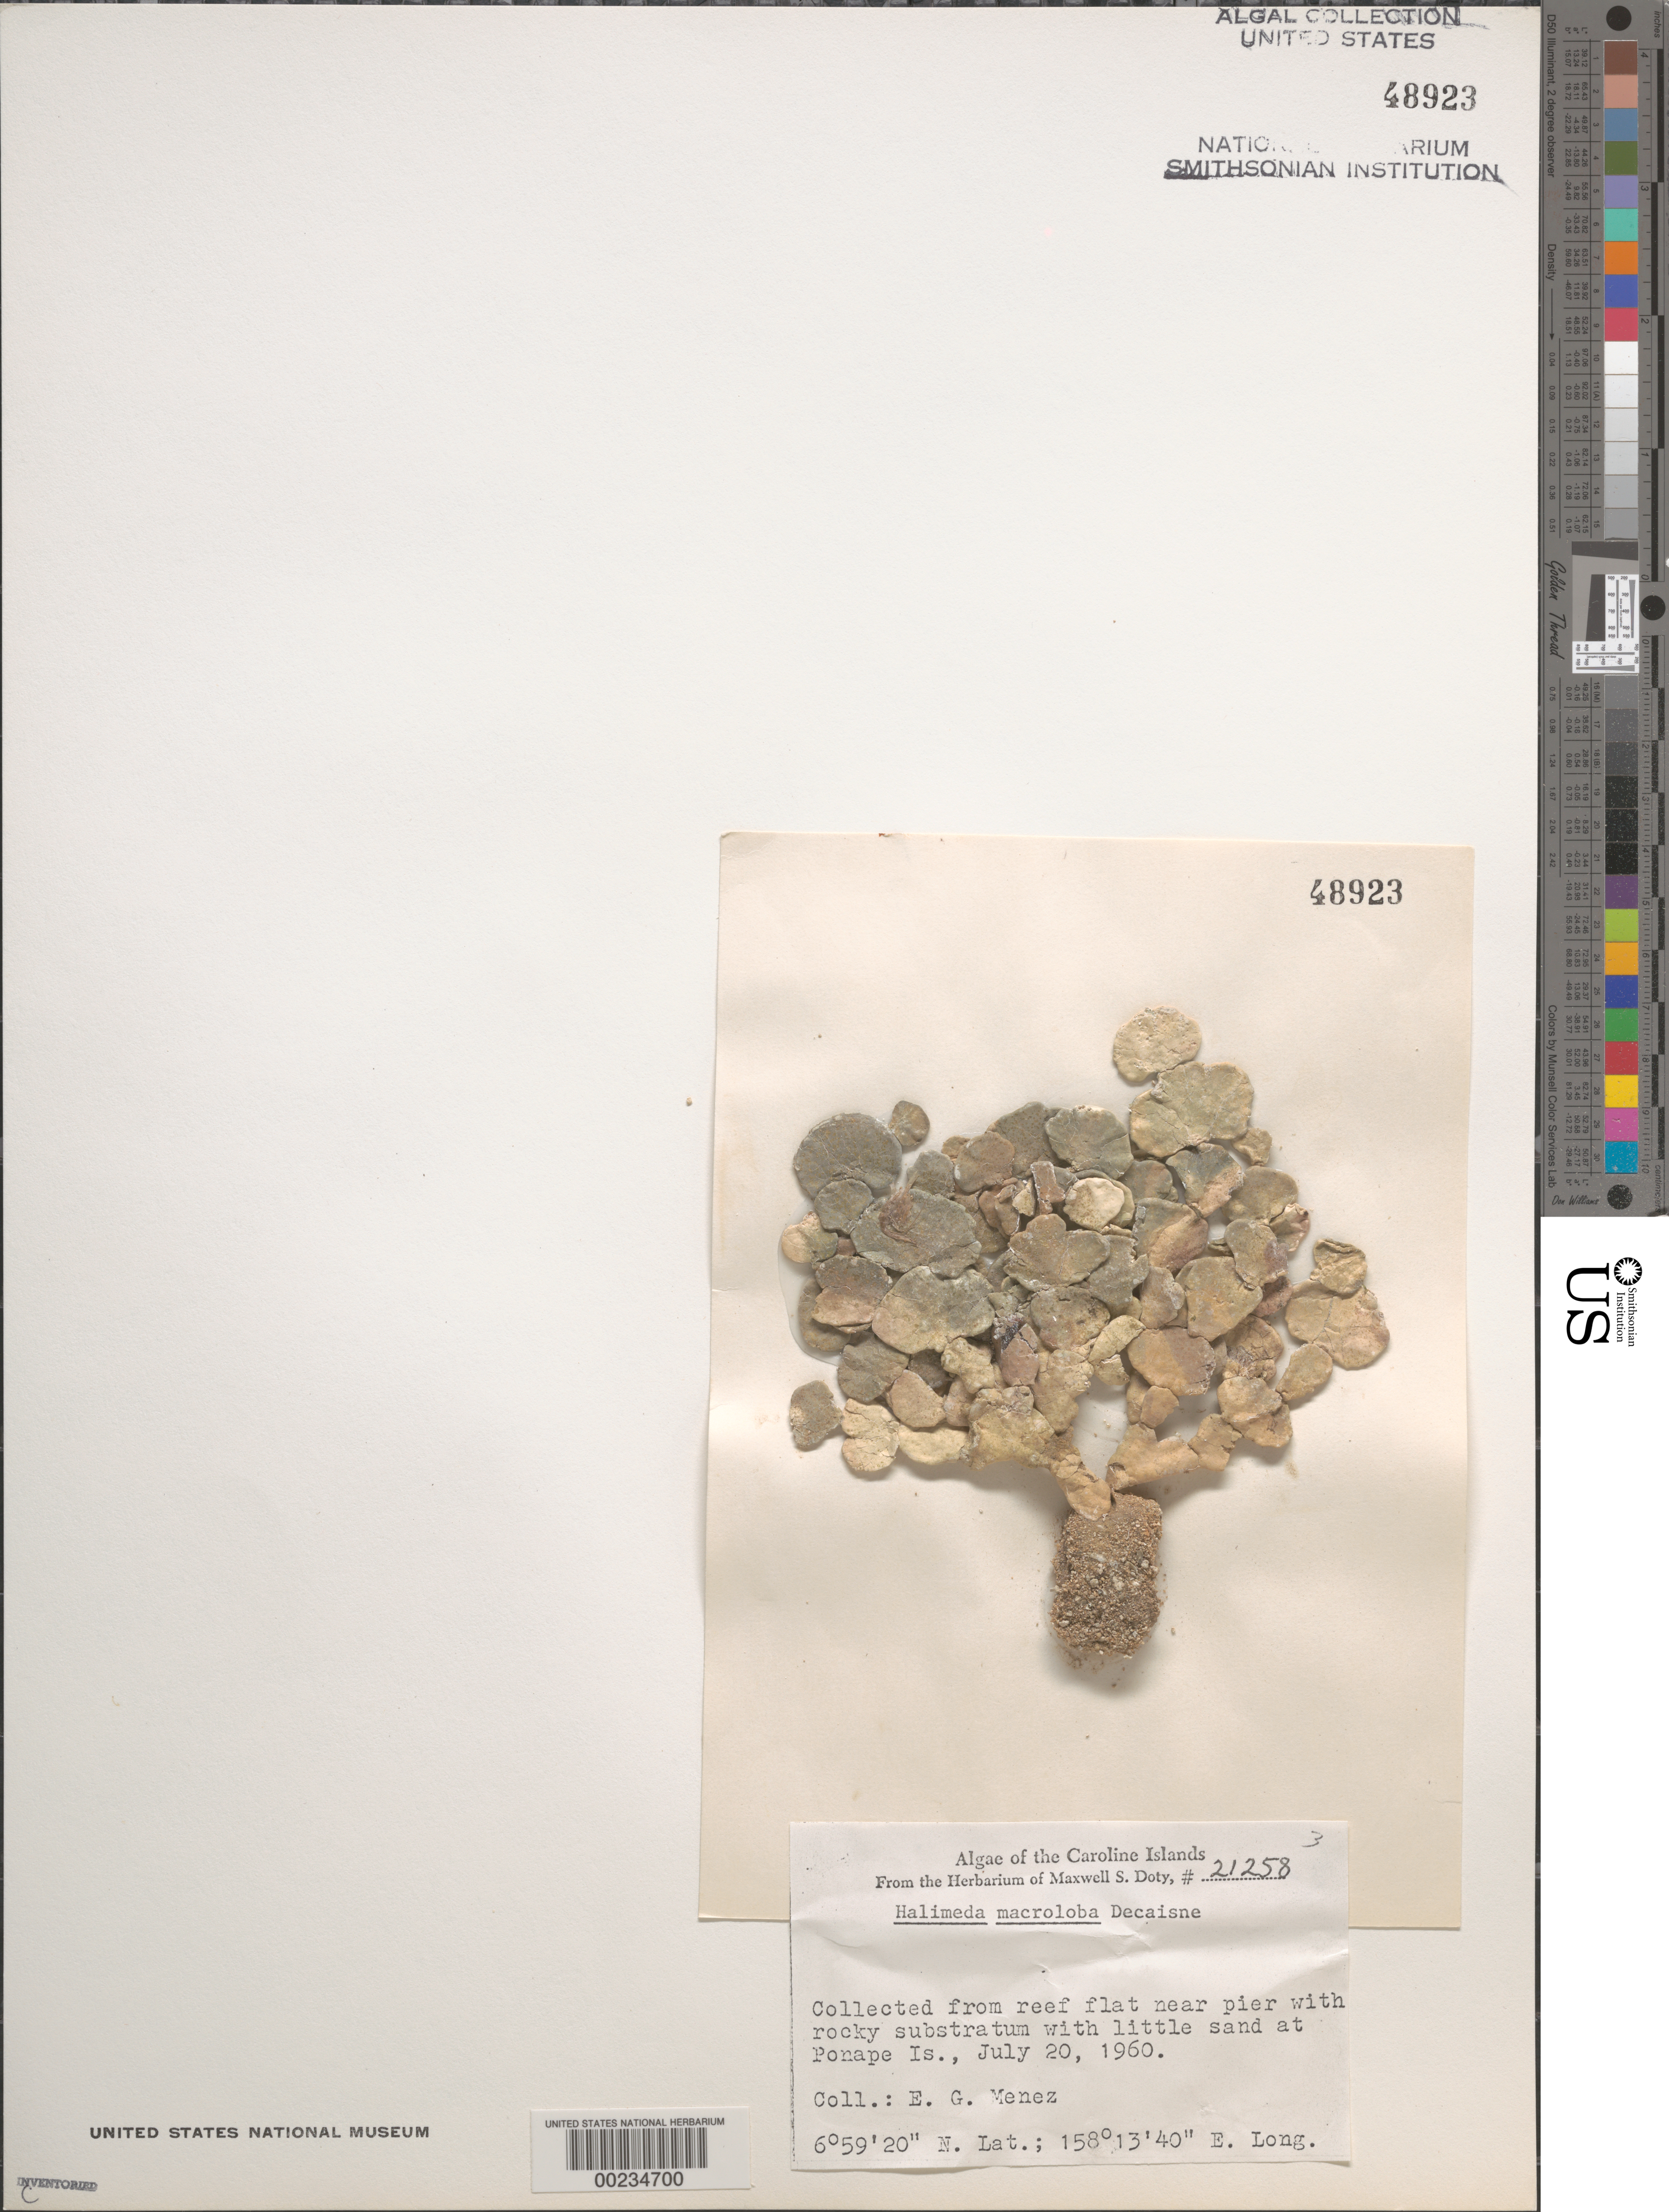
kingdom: Plantae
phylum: Chlorophyta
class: Ulvophyceae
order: Bryopsidales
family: Halimedaceae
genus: Halimeda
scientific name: Halimeda macroloba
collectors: Meñez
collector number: MSD 21258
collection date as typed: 20 Jul 1960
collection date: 1960-07-20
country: Micronesia, Federated States of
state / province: Pohnpei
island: Pohnpei [Ponape]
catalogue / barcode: US 48923